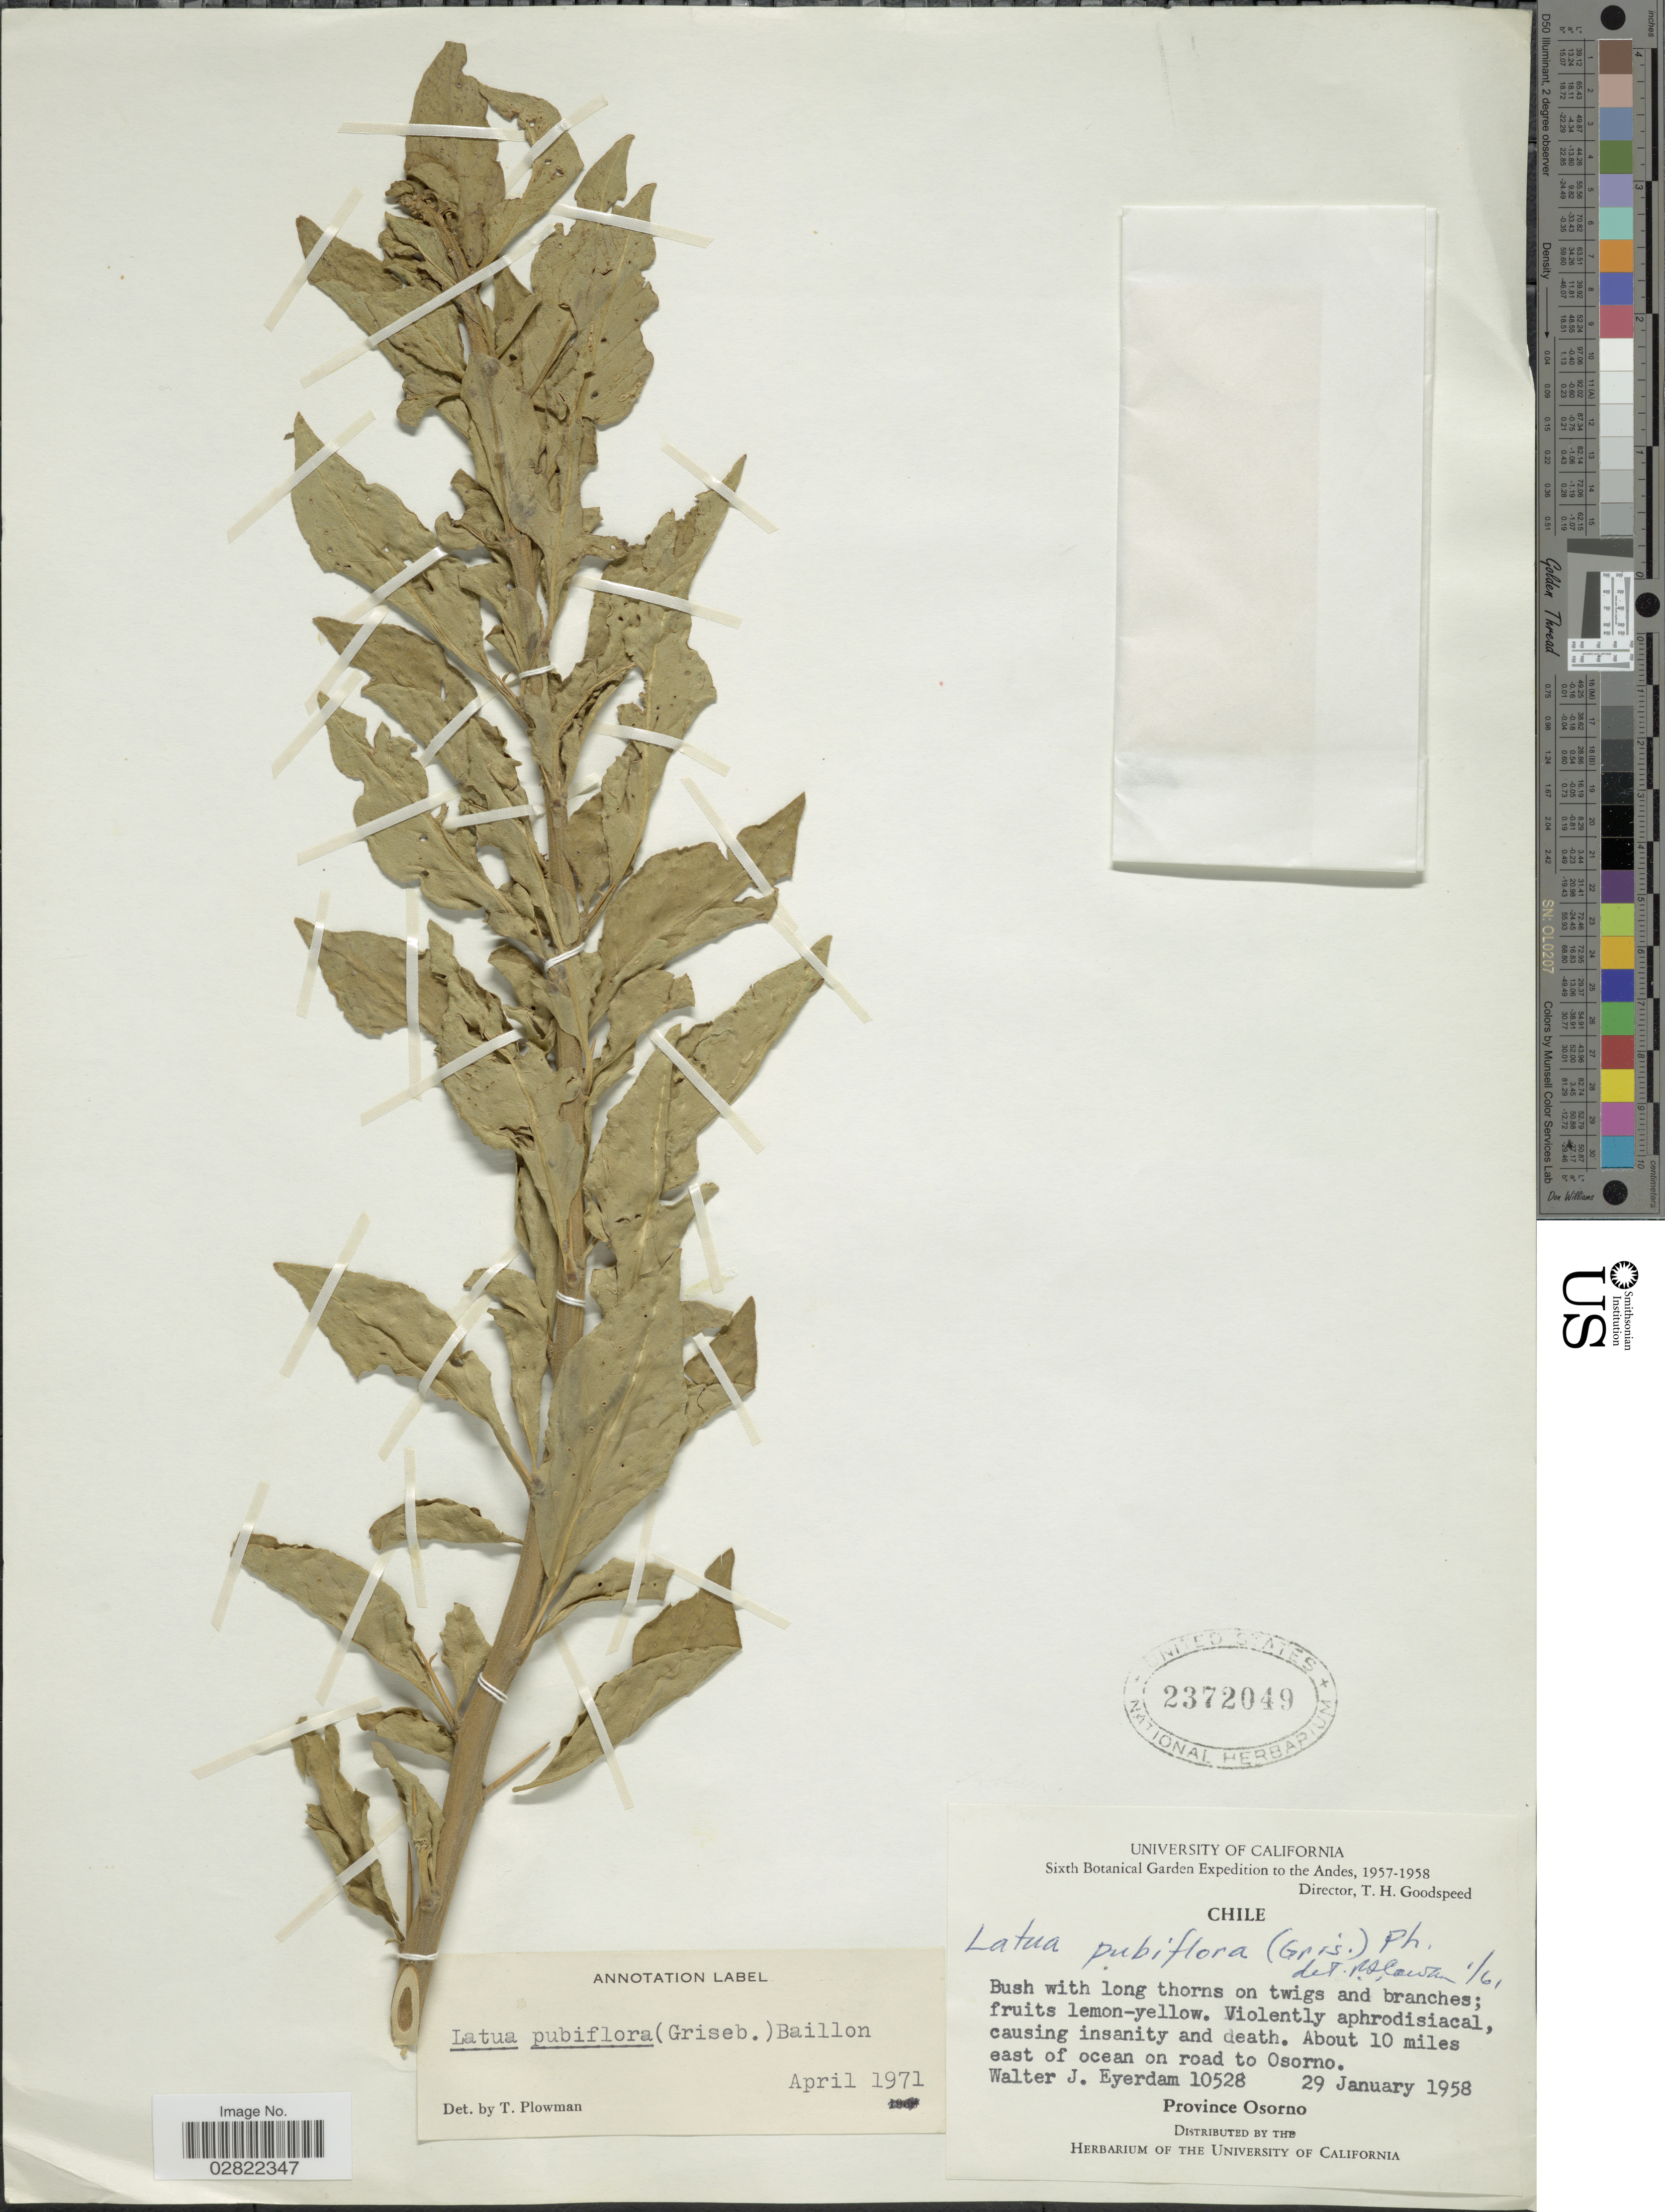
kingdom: Plantae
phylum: Tracheophyta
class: Magnoliopsida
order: Solanales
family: Solanaceae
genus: Latua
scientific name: Latua pubiflora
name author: (Griseb.) Baill.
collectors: W. J. Eyerdam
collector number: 10528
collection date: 1958-01-29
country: Chile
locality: About 10 miles east of ocean on road to Osorno. Province Osorno.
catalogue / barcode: US 2372049